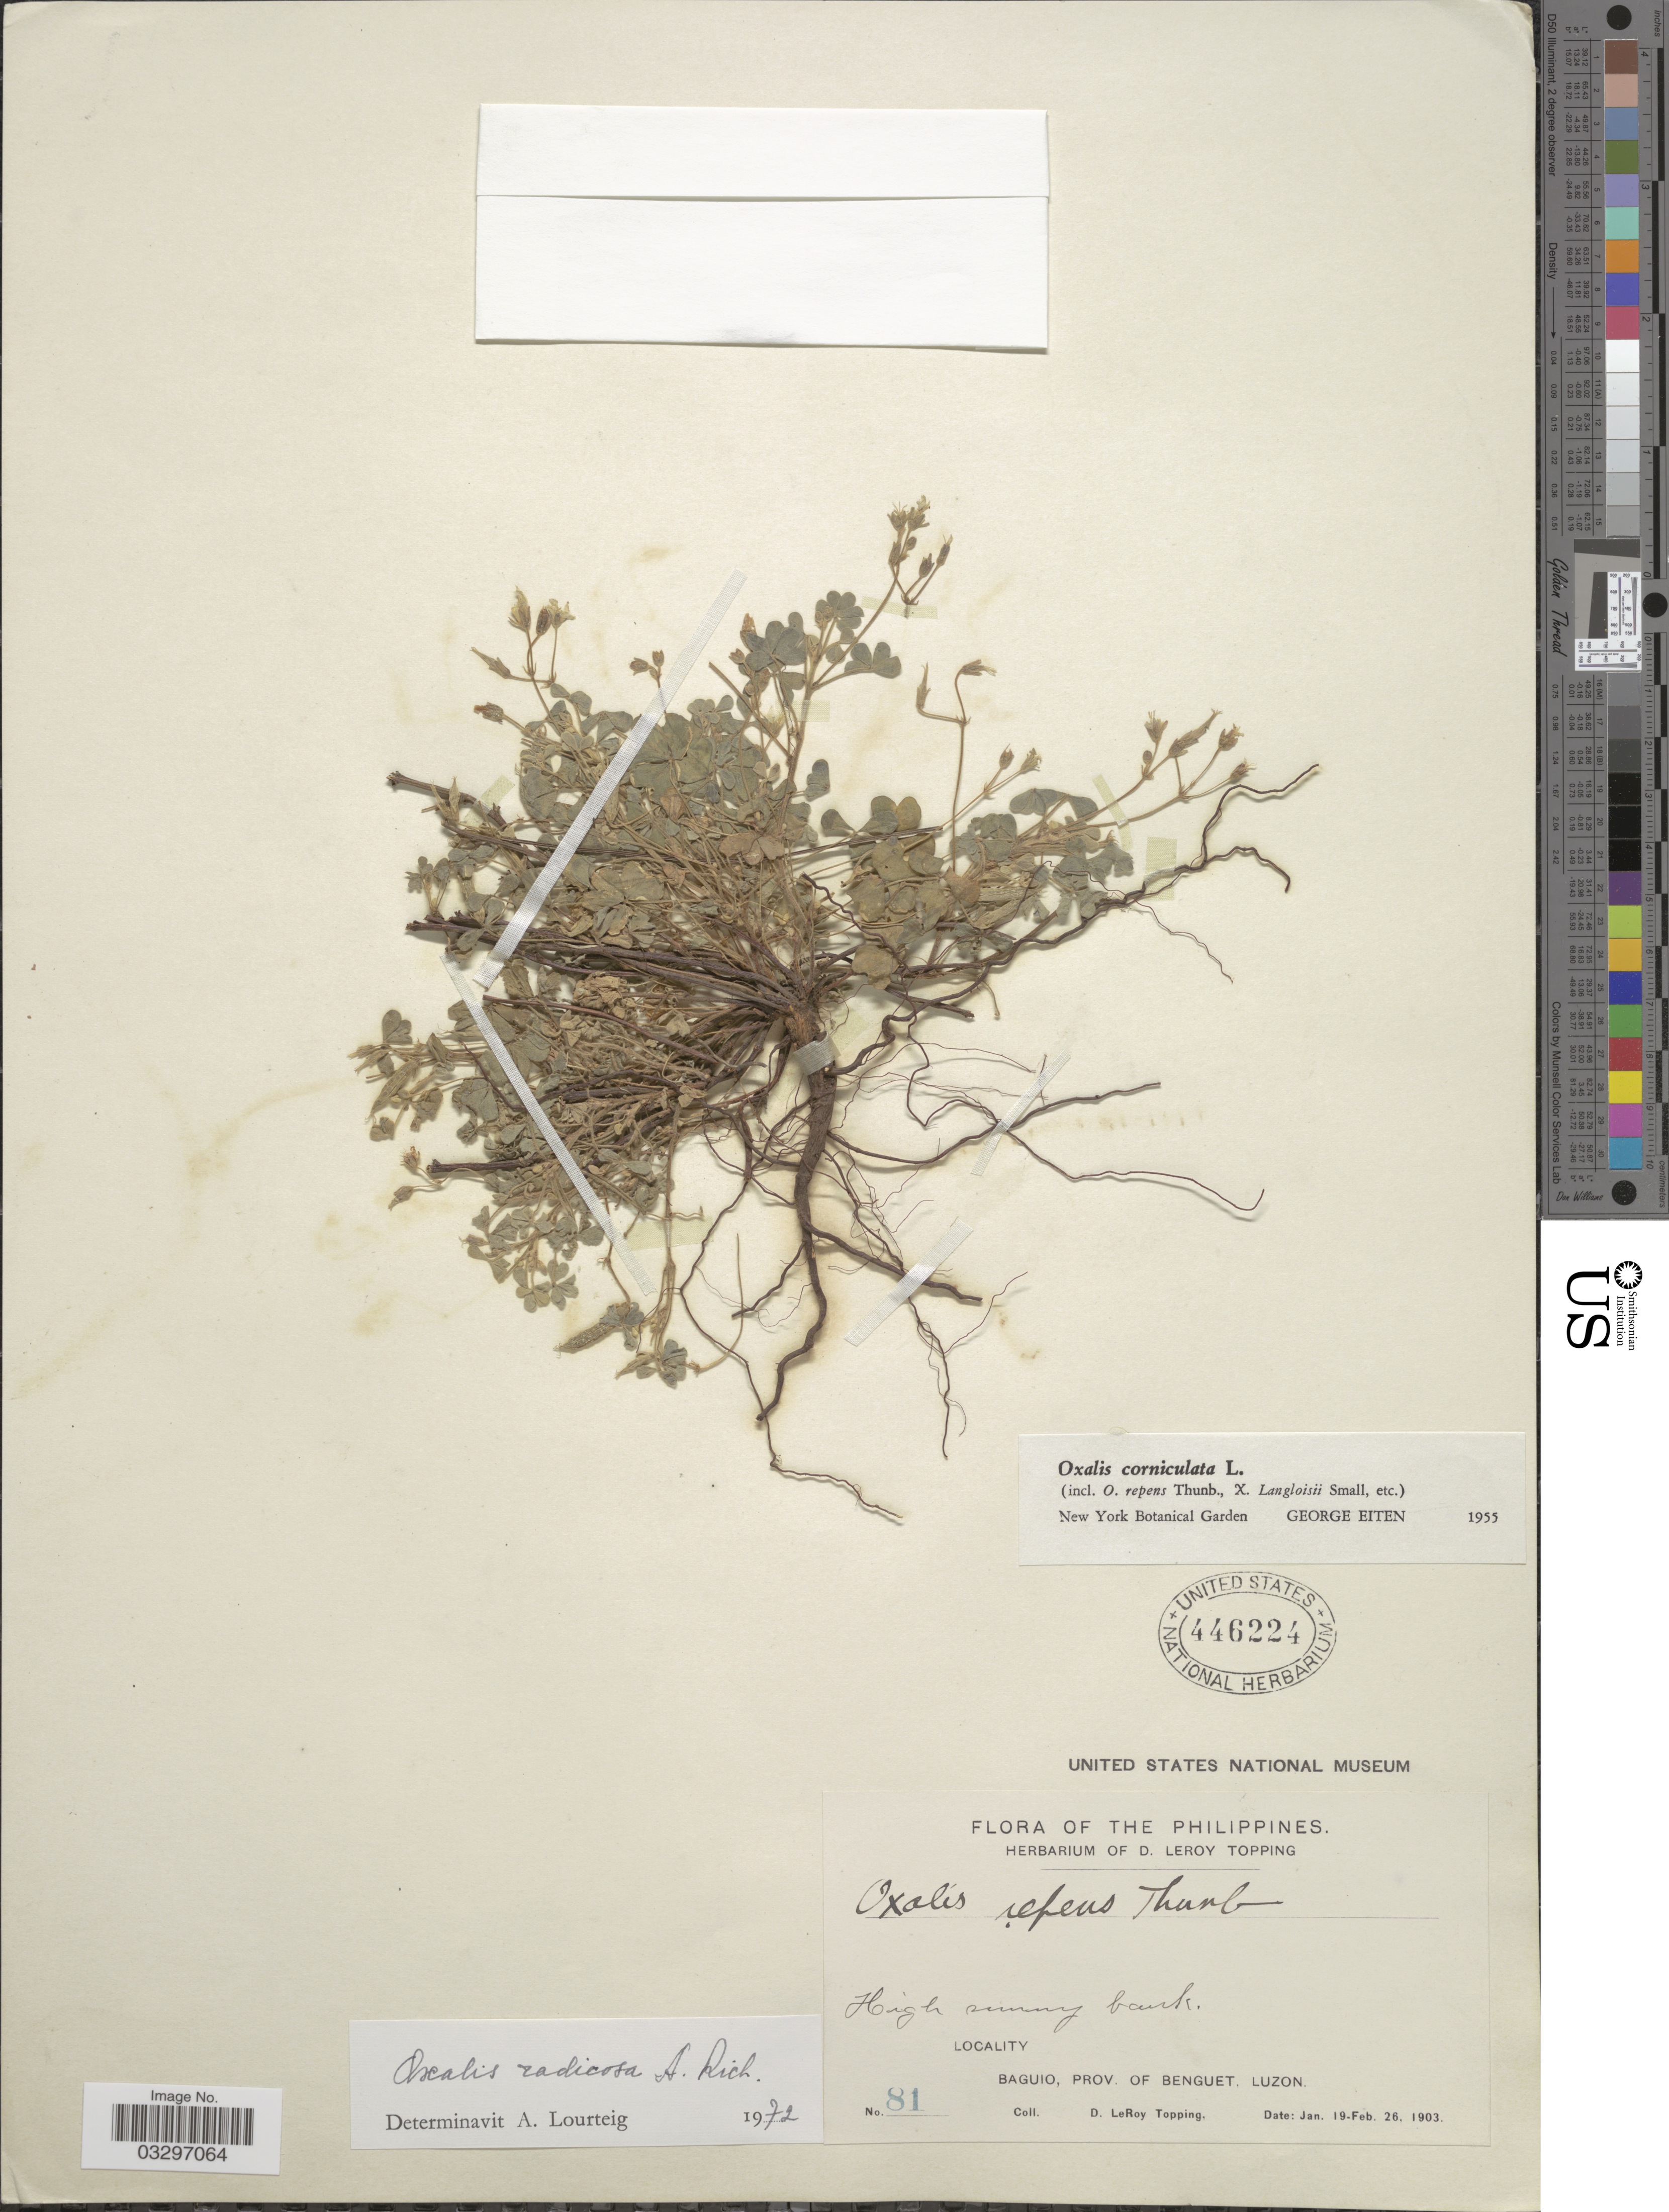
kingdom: Plantae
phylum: Tracheophyta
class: Magnoliopsida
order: Oxalidales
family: Oxalidaceae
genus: Oxalis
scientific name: Oxalis radicosa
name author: A. Rich.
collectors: D. L. Topping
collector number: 81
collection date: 1903-01-19/1903-02-26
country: Philippines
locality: Baguio, Prov. of Benguet, Luzon.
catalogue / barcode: US 446224